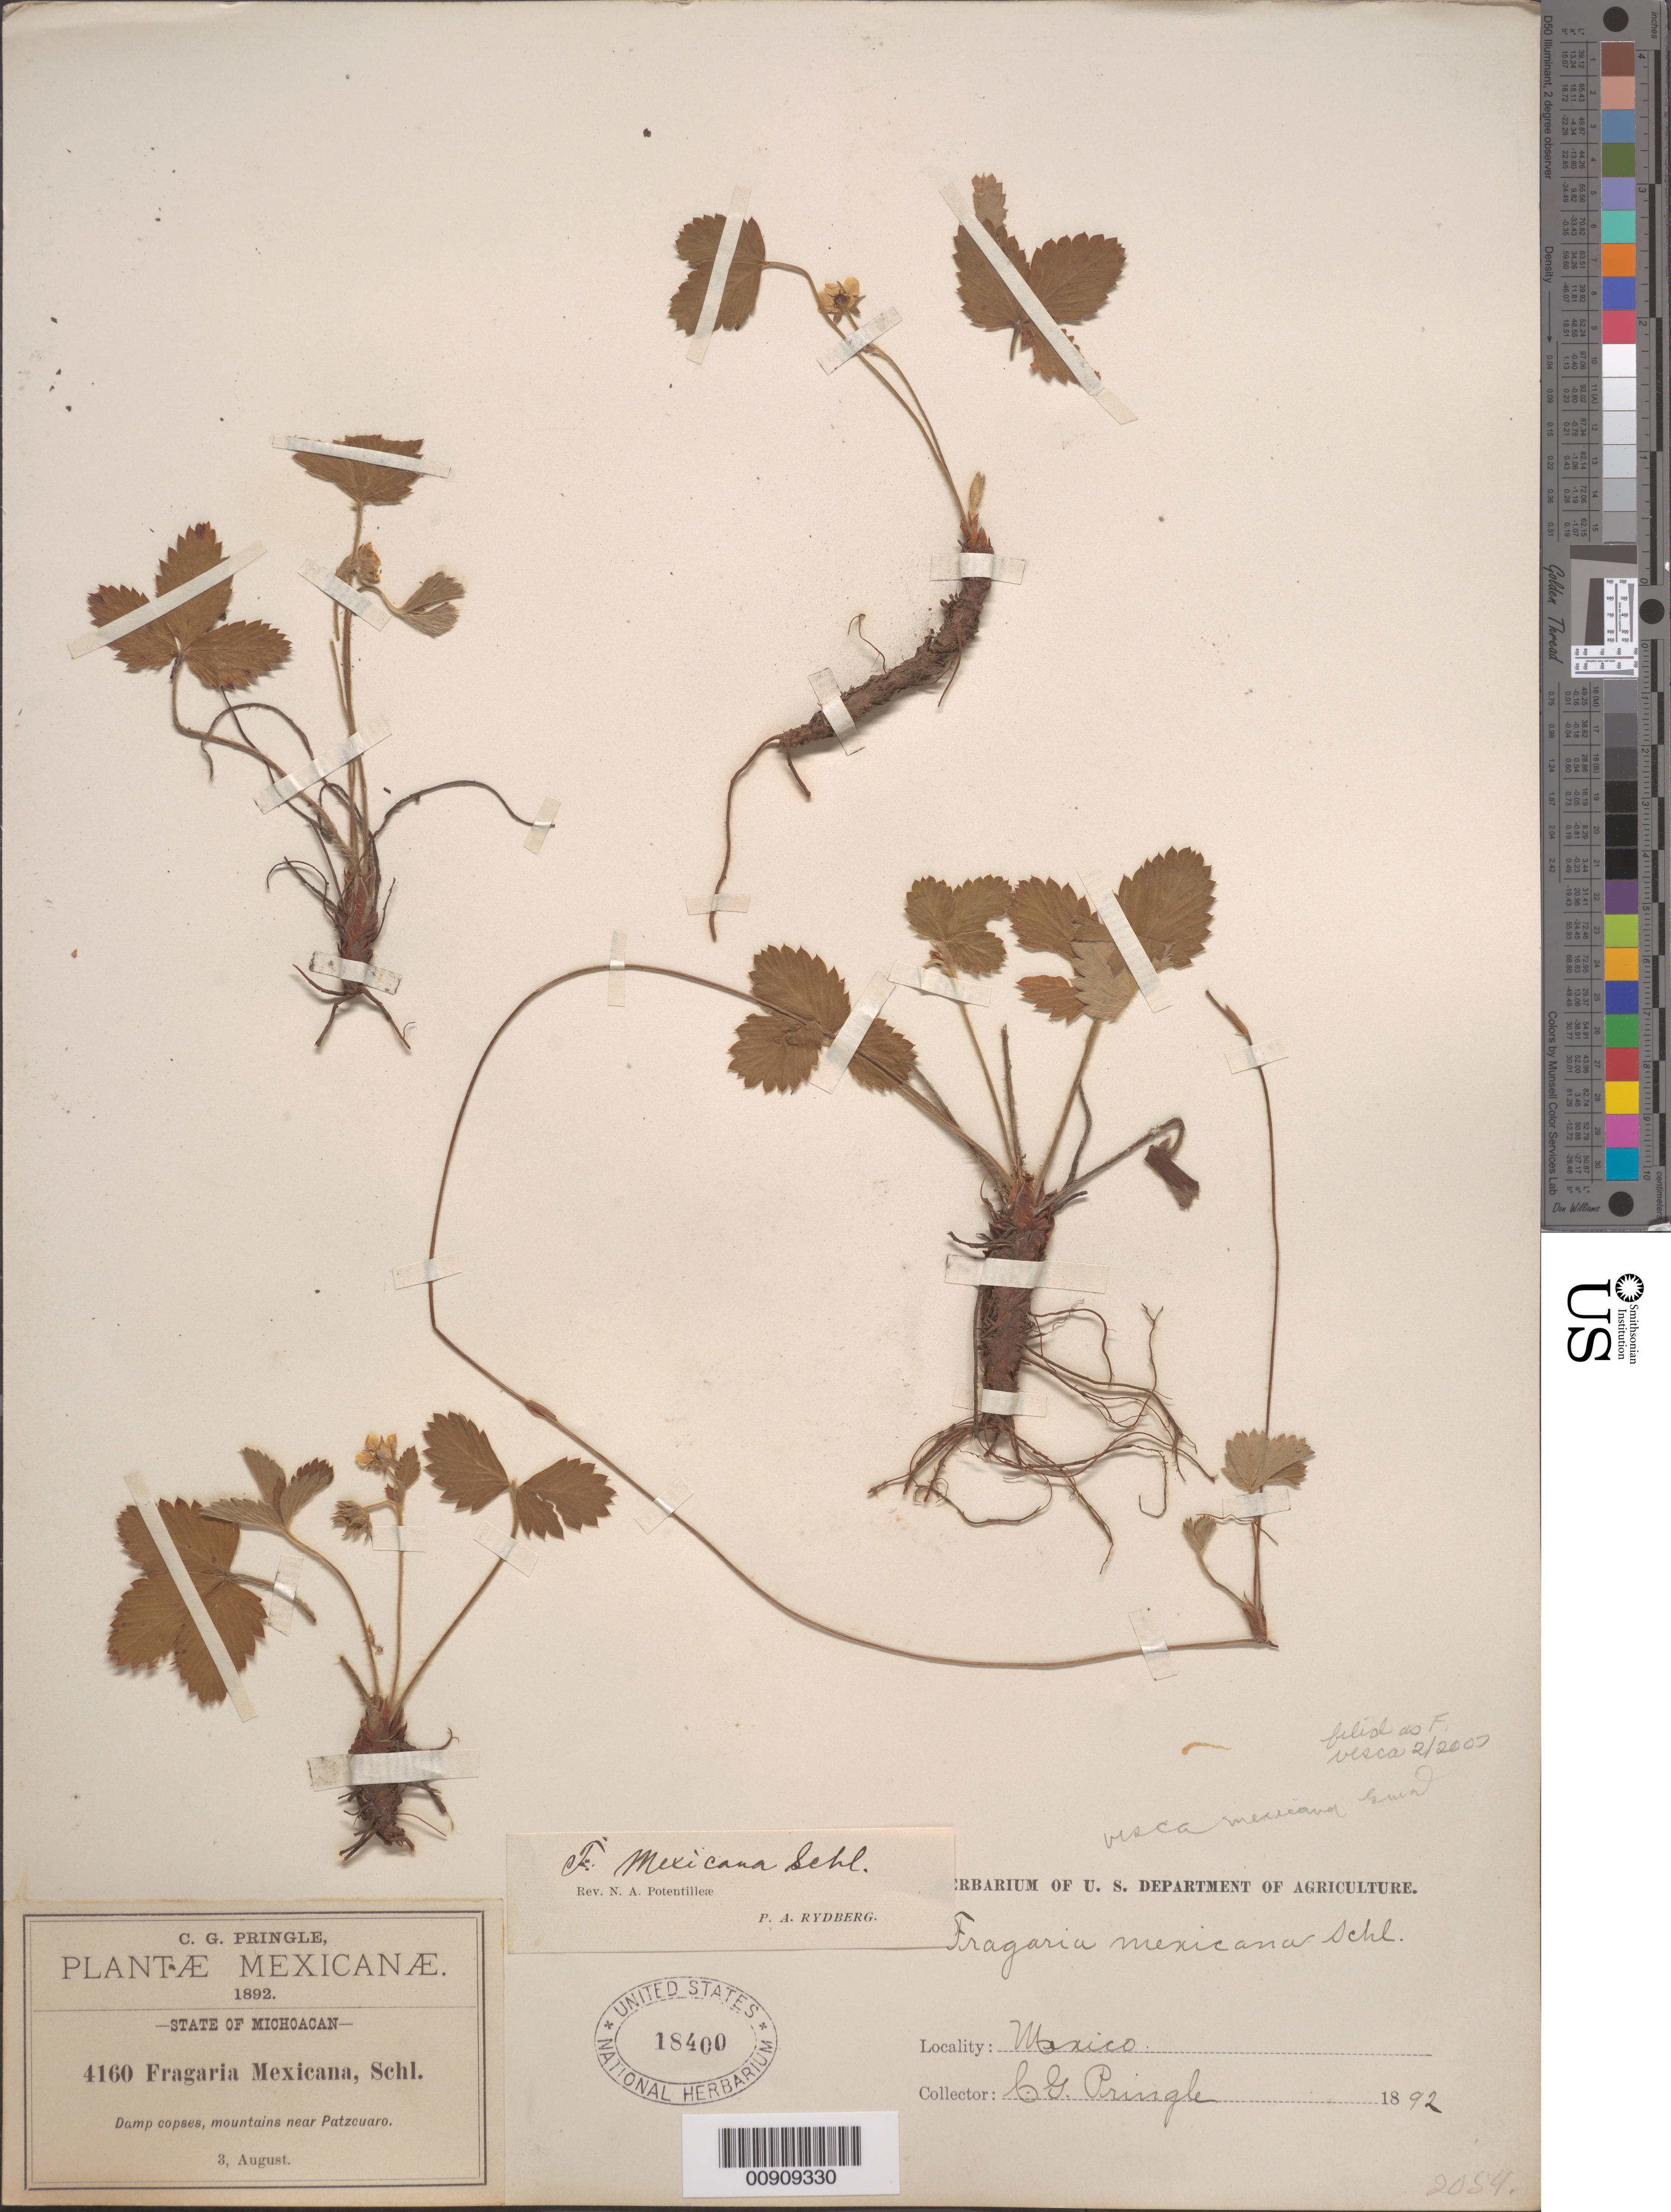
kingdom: Plantae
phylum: Tracheophyta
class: Magnoliopsida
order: Rosales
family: Rosaceae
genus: Fragaria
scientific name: Fragaria vesca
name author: L.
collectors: C. G. Pringle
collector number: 4160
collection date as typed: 03 Aug 1892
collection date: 1892-08-03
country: Mexico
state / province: Michoacán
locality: Mountains near Patzcuaro, State of Michoacán.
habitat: Damp copses.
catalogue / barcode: US 18400